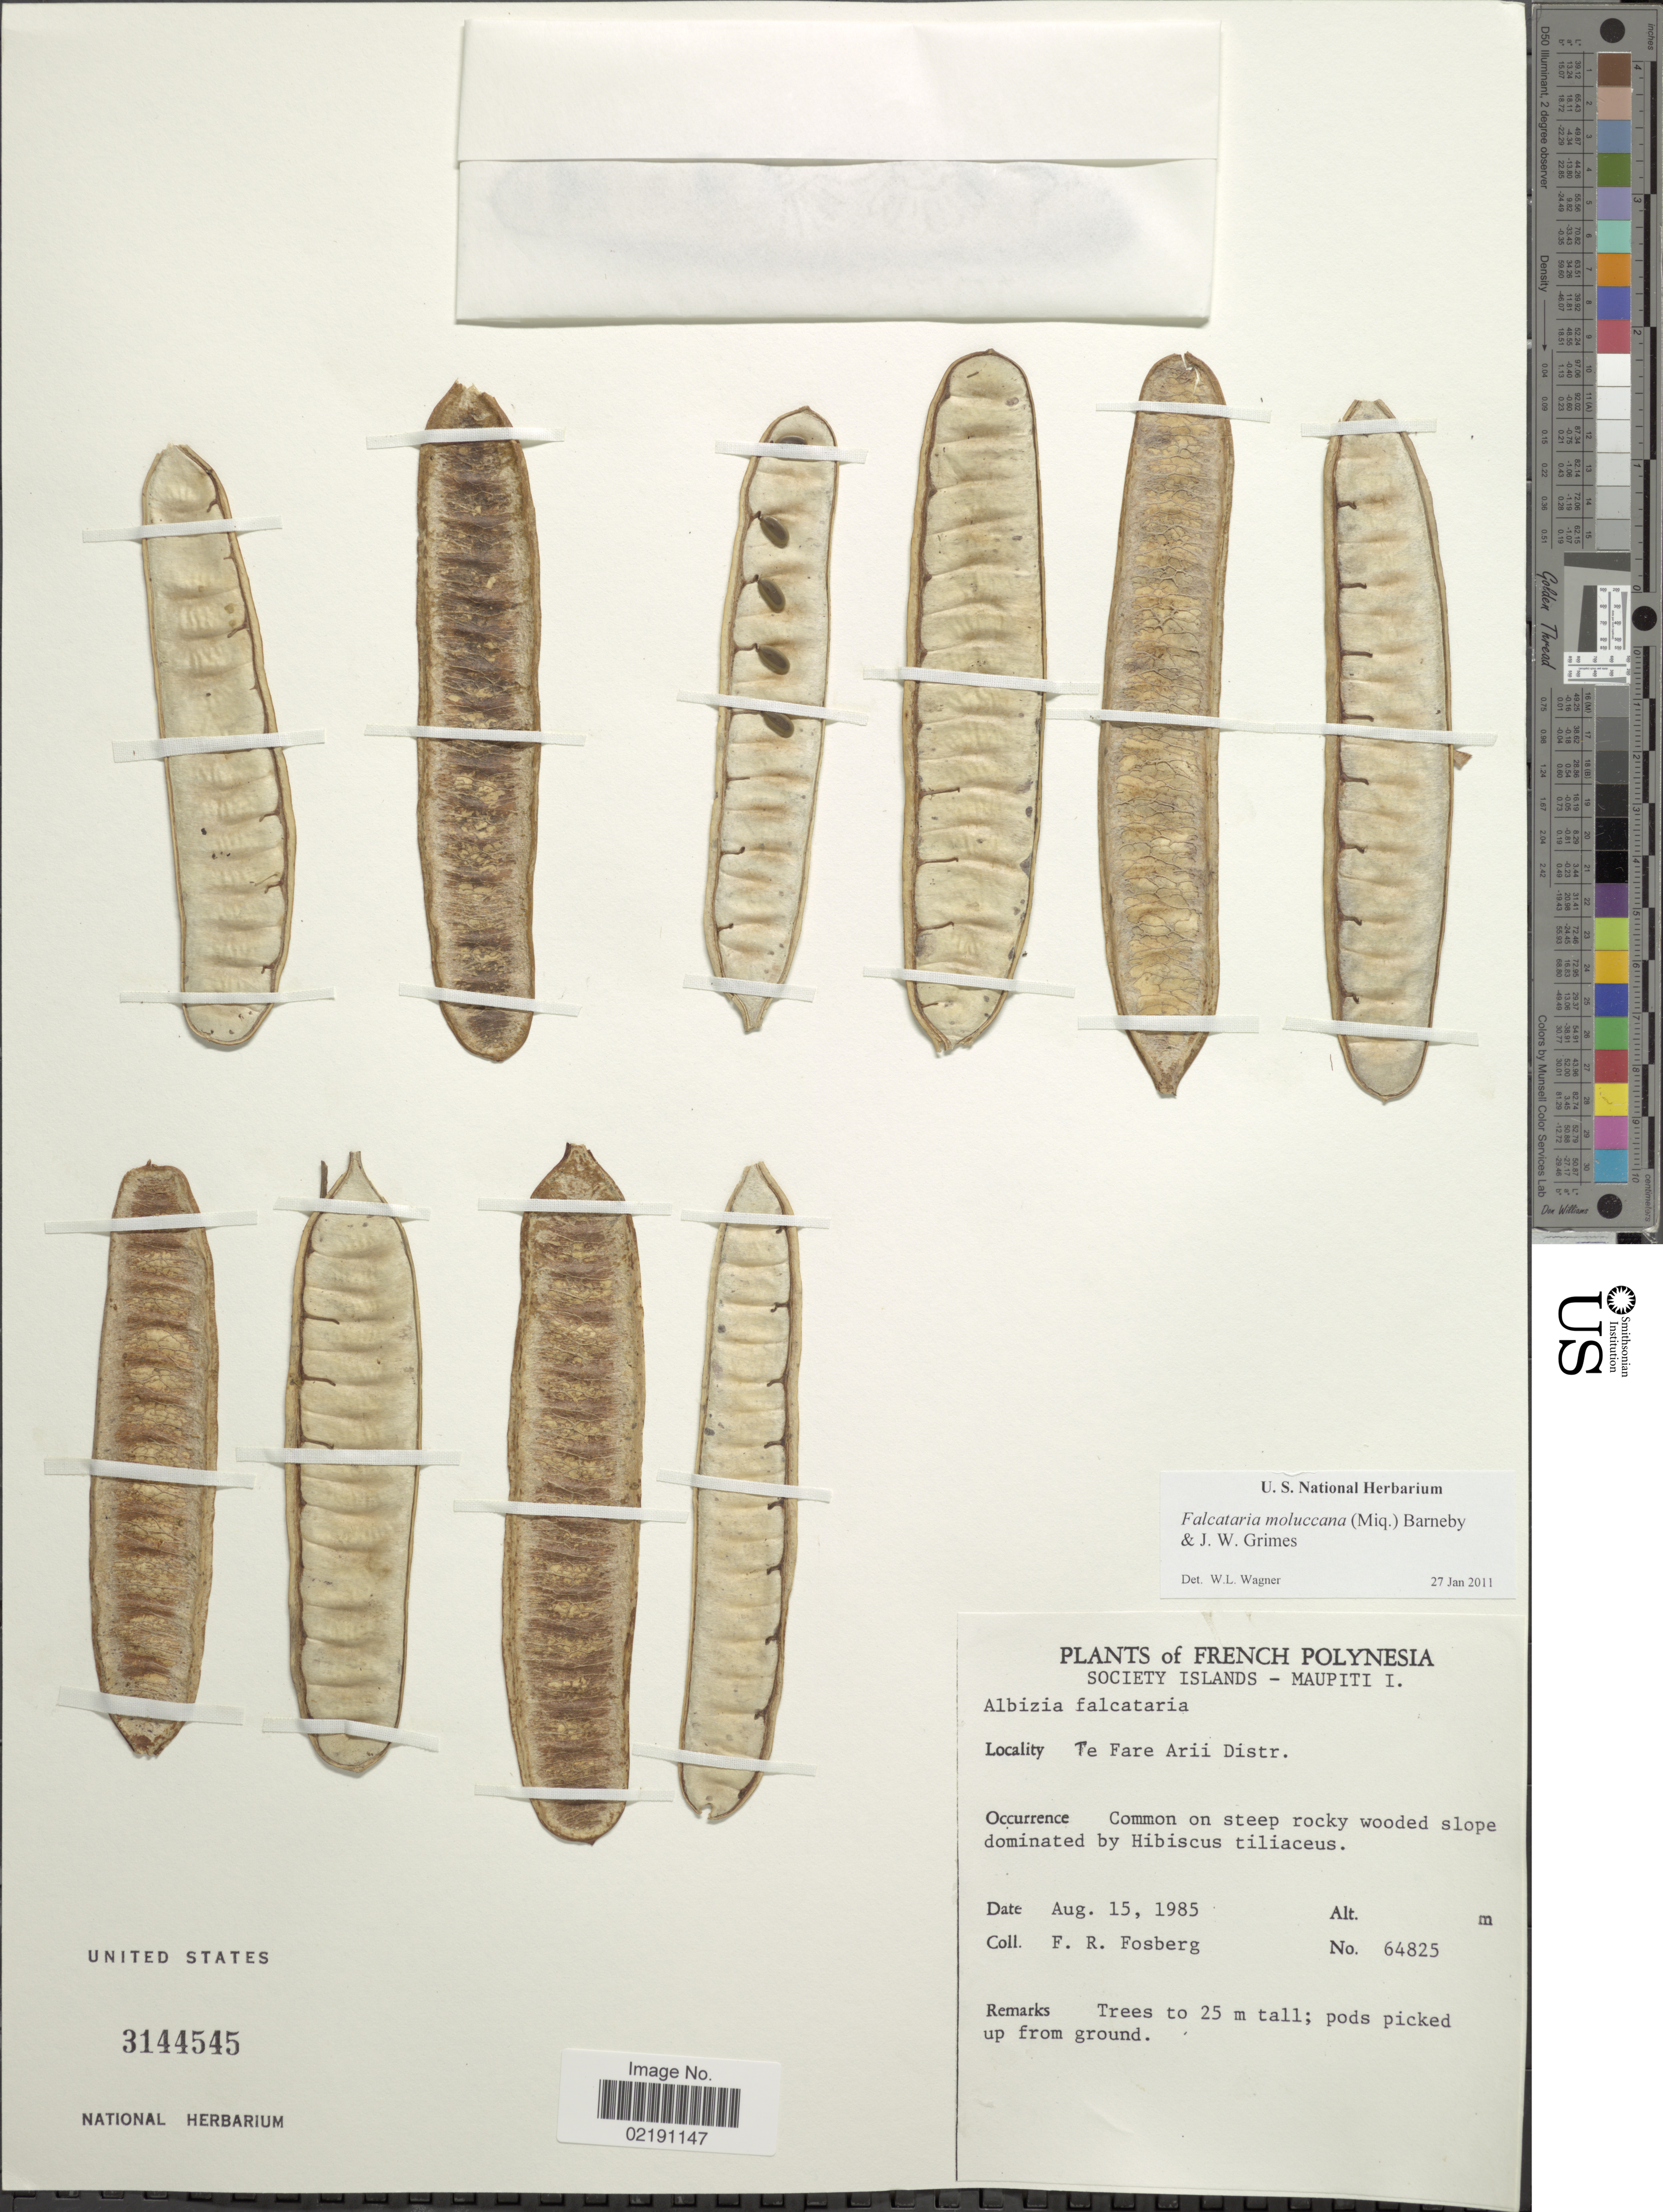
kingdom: Plantae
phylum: Tracheophyta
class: Magnoliopsida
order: Fabales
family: Fabaceae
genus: Falcataria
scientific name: Falcataria moluccana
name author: (Miq.) Barneby & Grimes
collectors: F. R. Fosberg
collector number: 64825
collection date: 1985-08-15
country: French Polynesia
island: Maupiti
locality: Society Islands - Maupiti I. Fe Fare Arii Distr.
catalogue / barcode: US 3144545